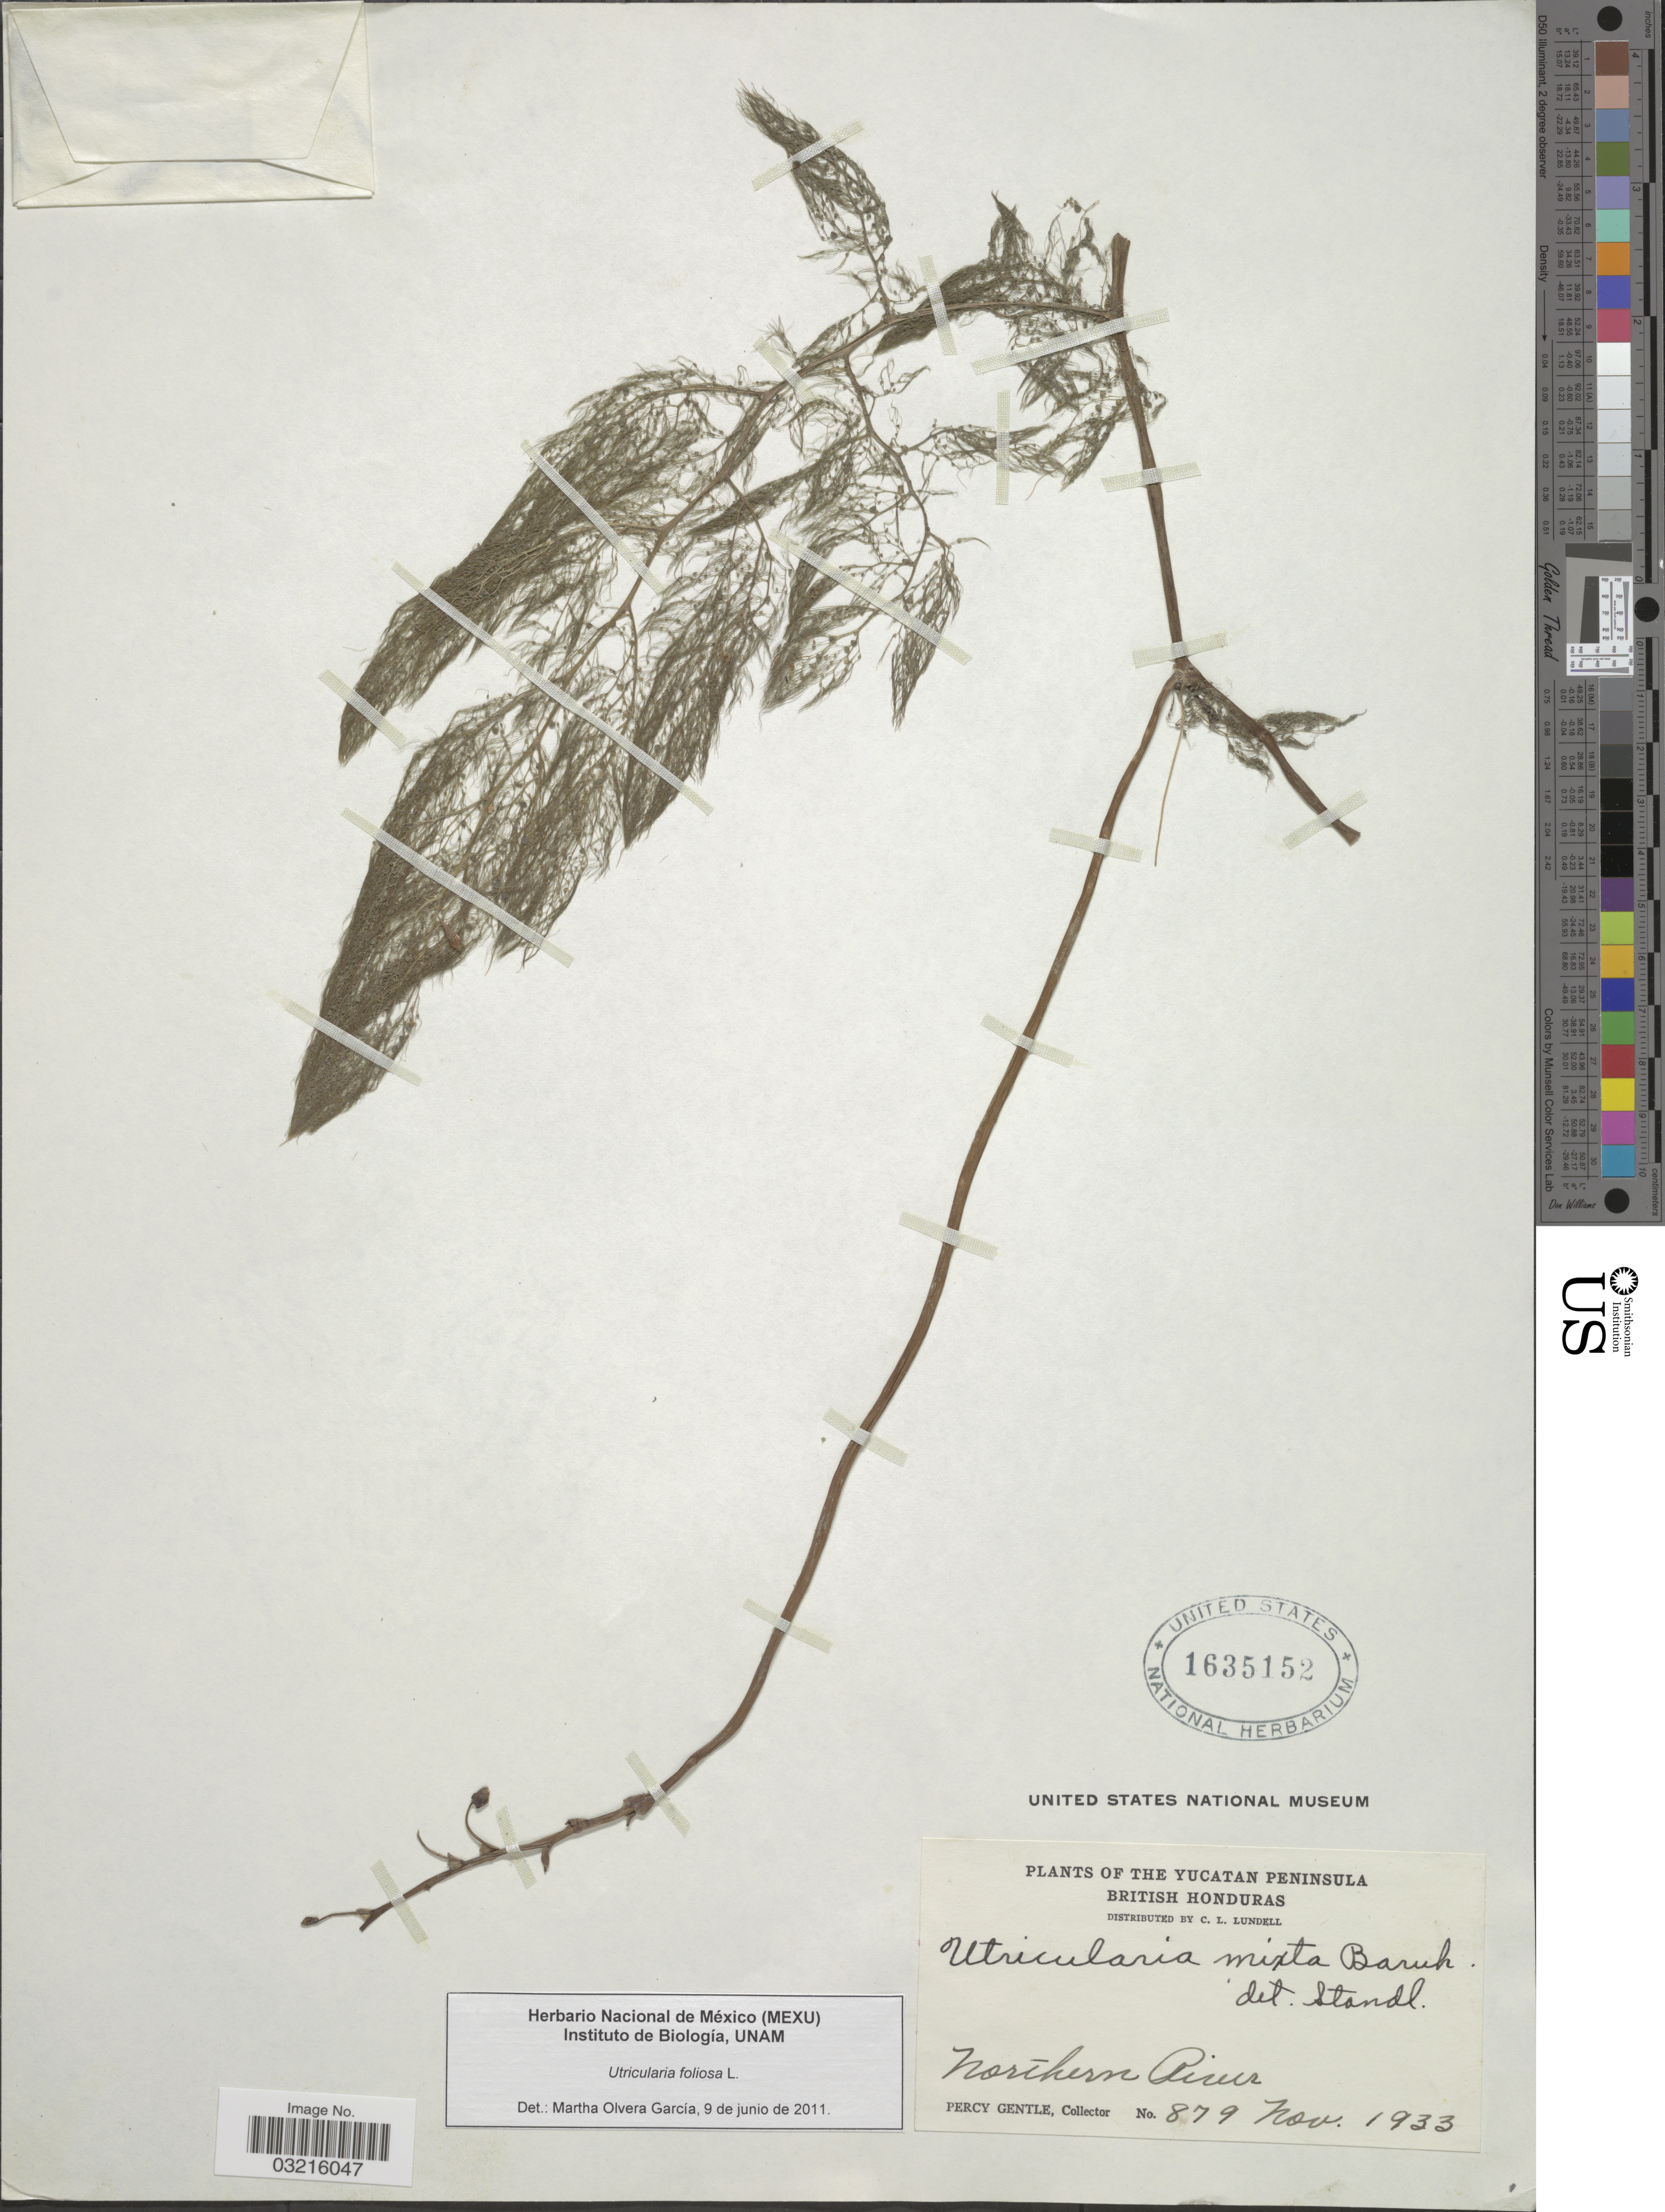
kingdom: Plantae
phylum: Tracheophyta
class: Magnoliopsida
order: Lamiales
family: Lentibulariaceae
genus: Utricularia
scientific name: Utricularia foliosa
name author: L.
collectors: P. H. Gentle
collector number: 879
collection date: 1933-11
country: Belize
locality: The Yucatan Peninsula, British Honduras, Northern River.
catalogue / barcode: US 1635152